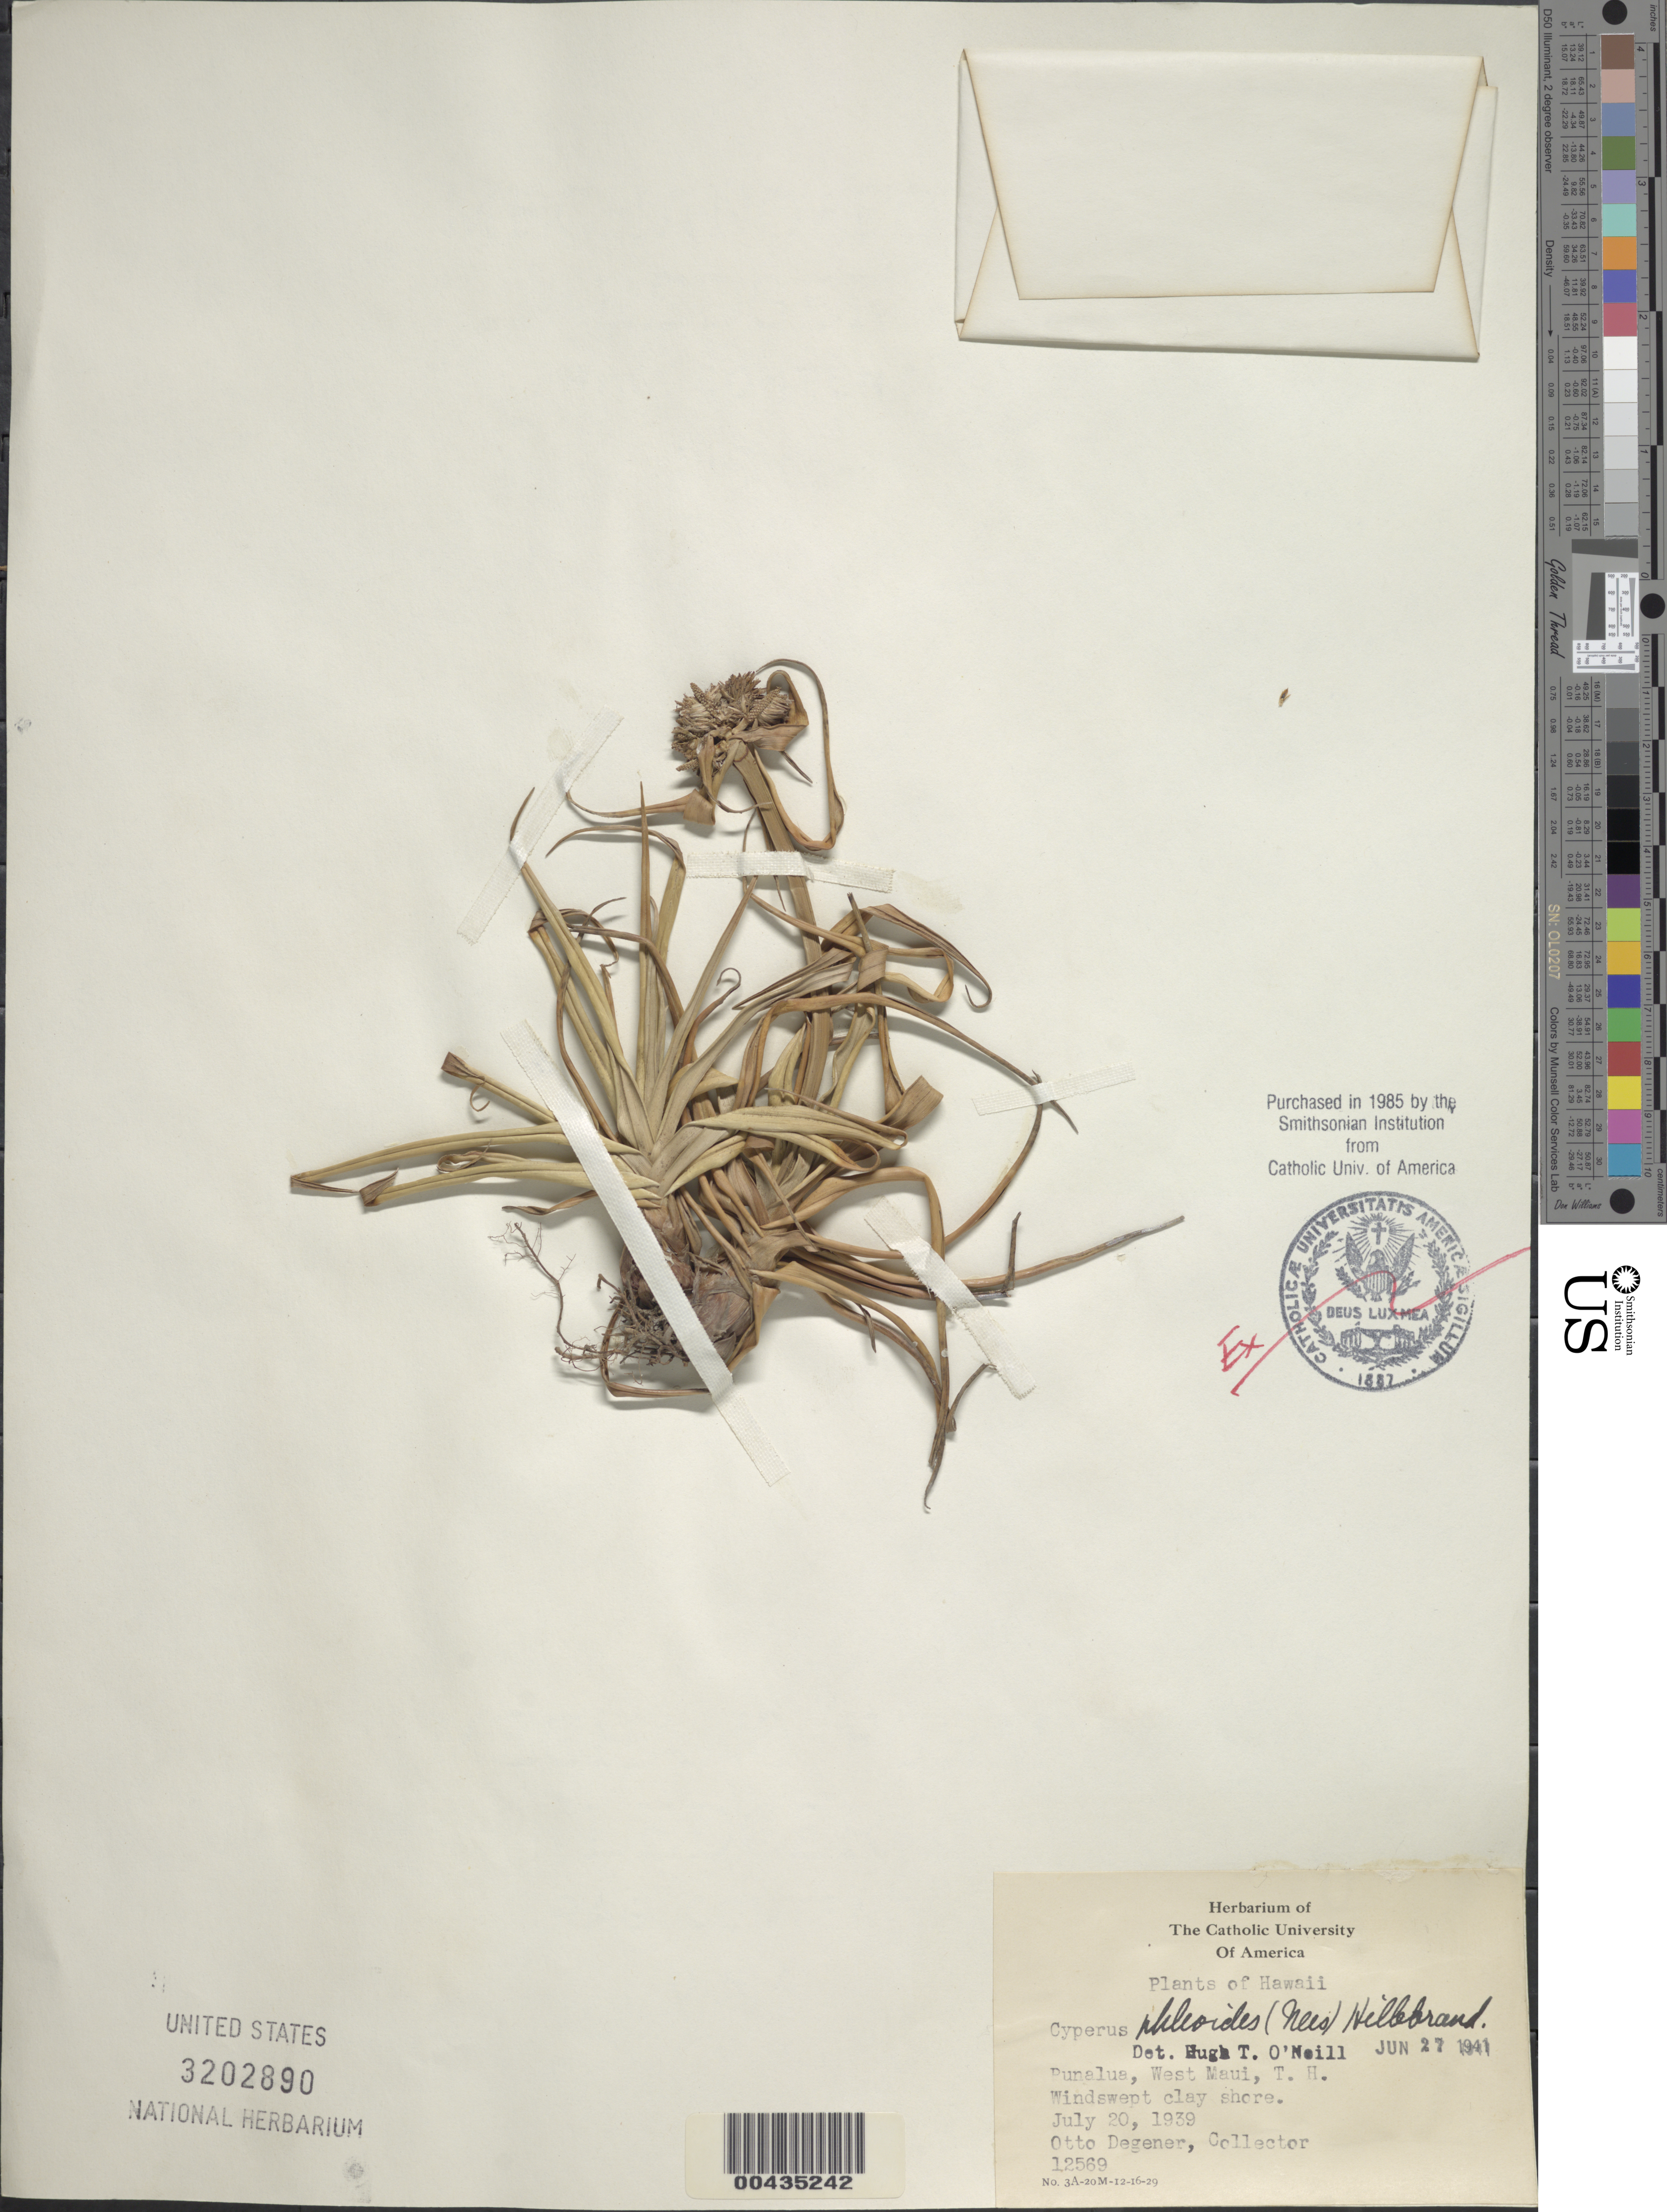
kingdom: Plantae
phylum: Tracheophyta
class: Liliopsida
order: Poales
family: Cyperaceae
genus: Cyperus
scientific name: Cyperus phleoides var. phleoides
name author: (Nees ex Kunth) Hillebr.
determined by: Strong, Mark T., (BOT), Smithsonian Institution - National Museum of Natural History (UNITED STATES)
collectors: O. Degener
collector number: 12569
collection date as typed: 20 Jul 1939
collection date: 1939-07-20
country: United States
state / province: Hawaii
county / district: Maui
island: Maui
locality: Punalua, West Maui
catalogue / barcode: US 3202890